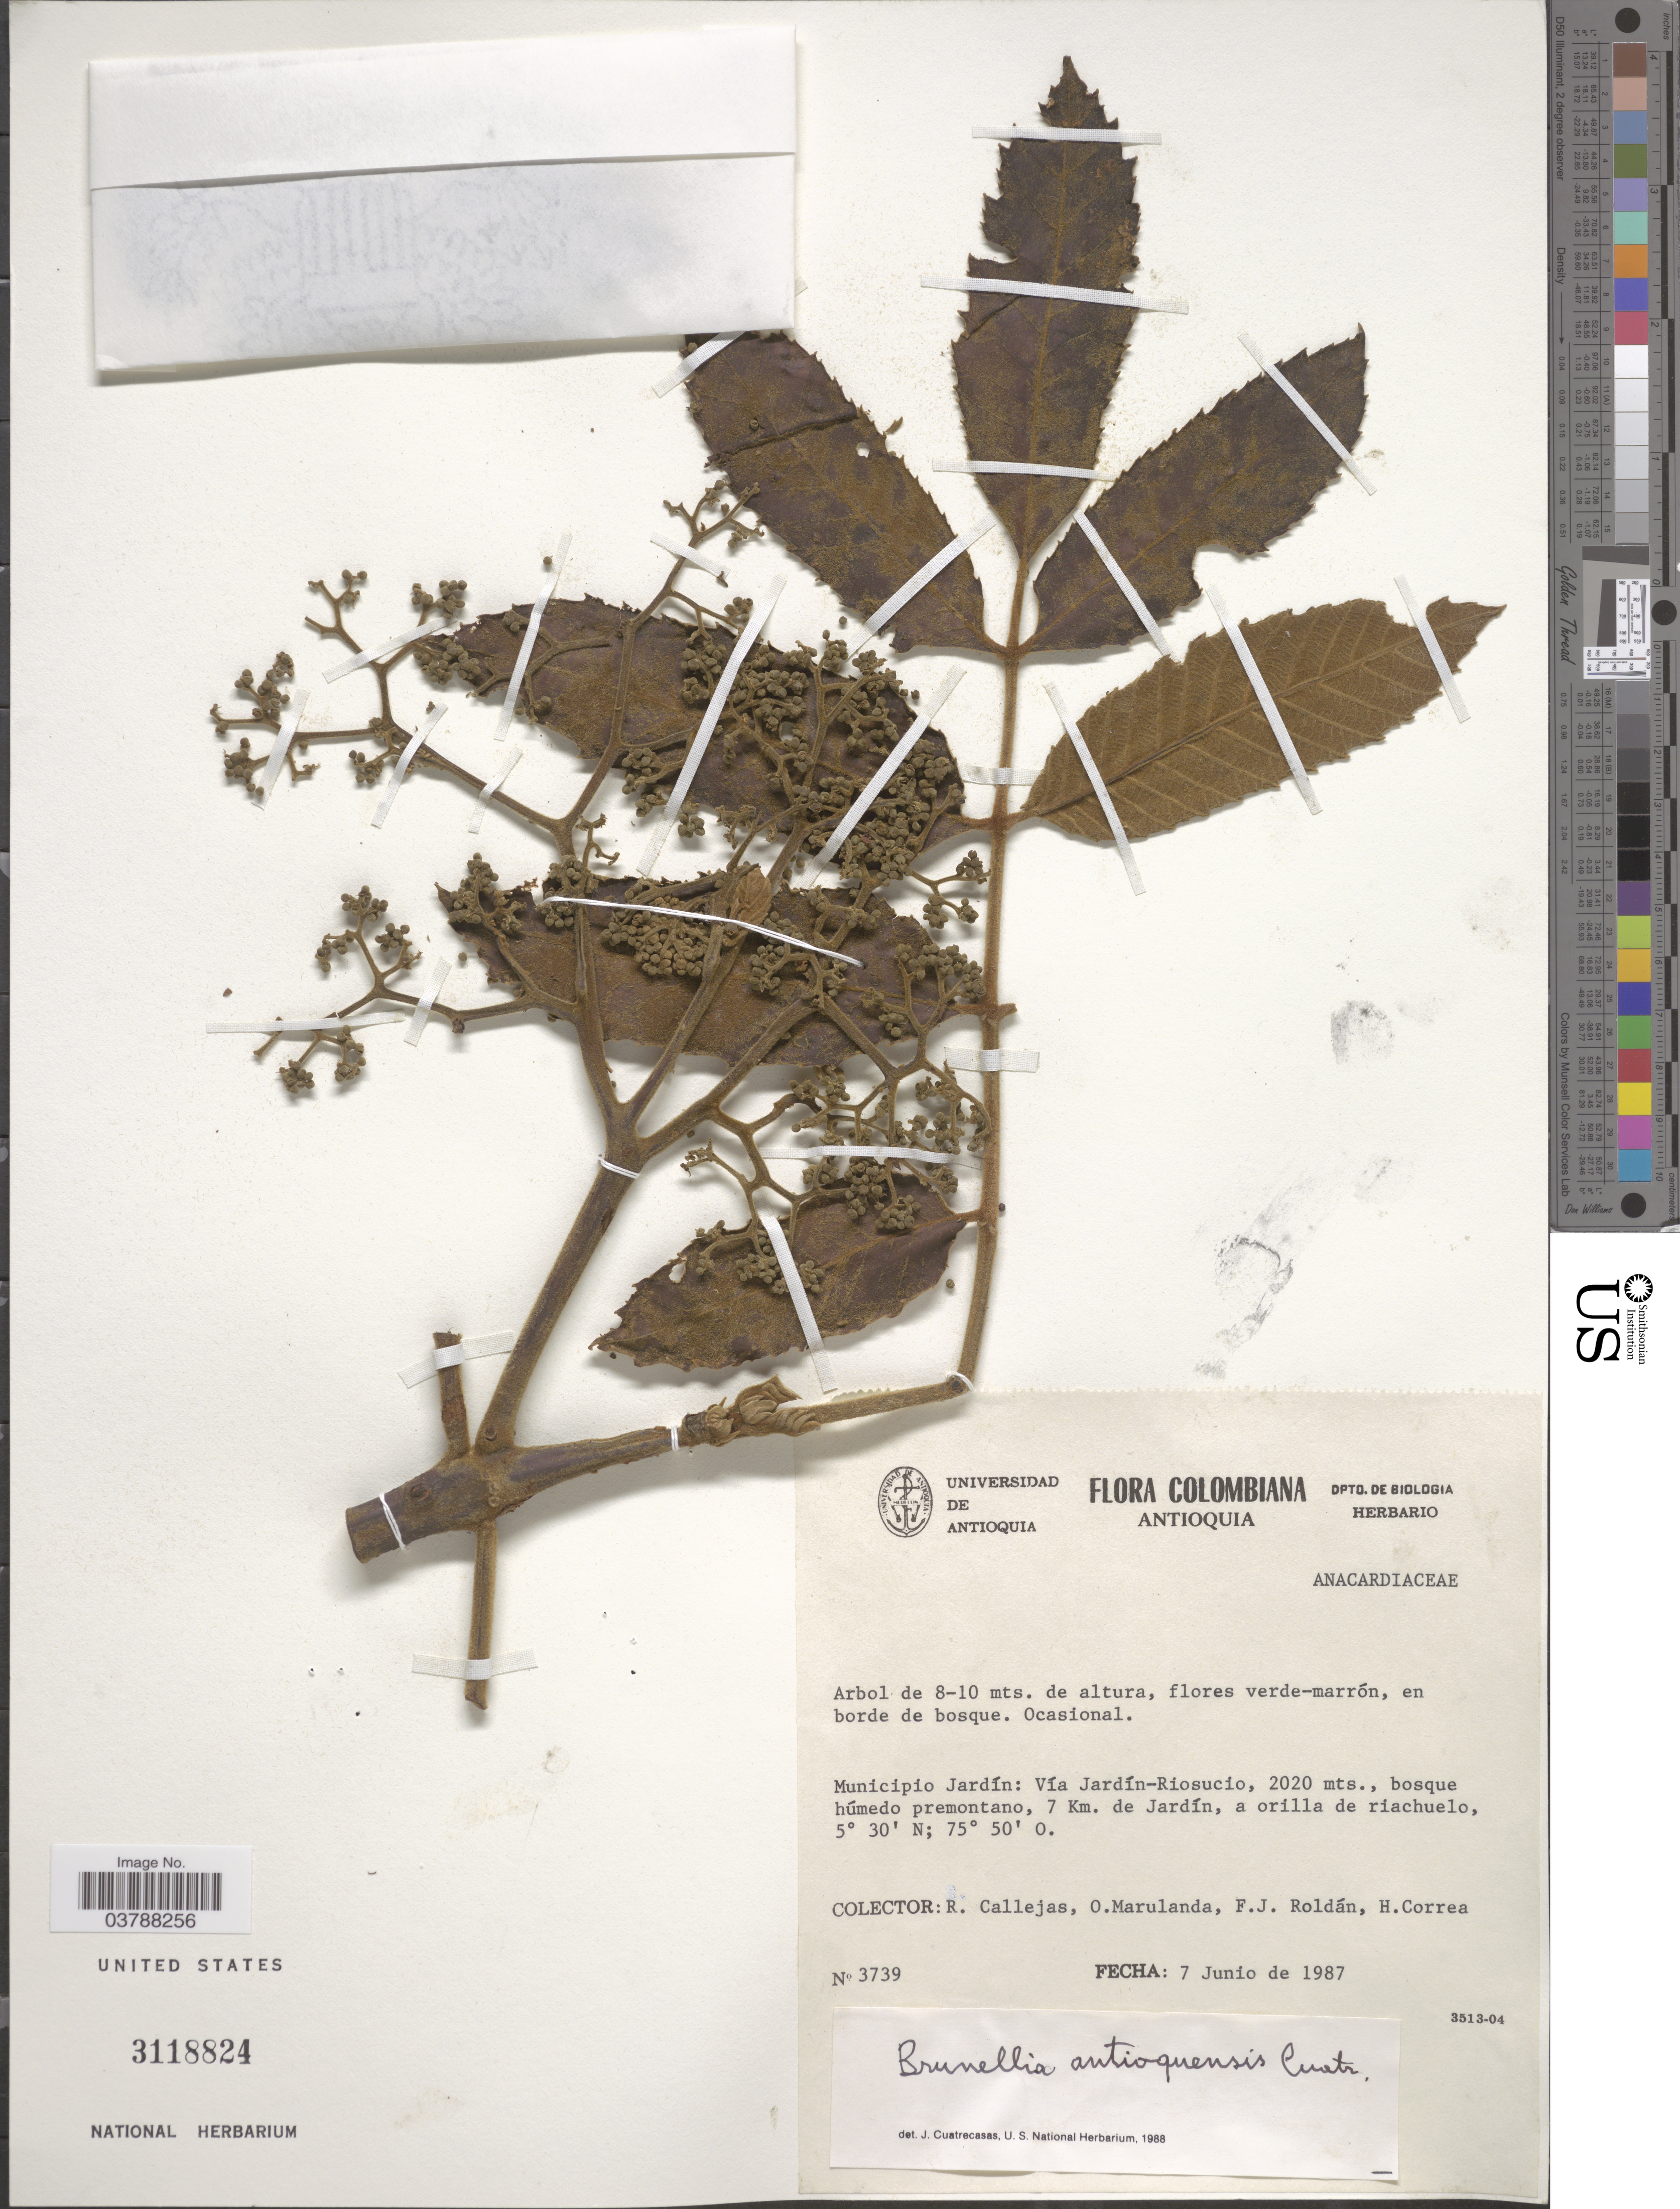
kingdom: Plantae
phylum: Tracheophyta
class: Magnoliopsida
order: Oxalidales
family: Brunelliaceae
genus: Brunellia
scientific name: Brunellia antioquensis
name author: (Cuatrec.) Cuatrec.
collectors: R. Callejas, O. Marulanda, F. J. Roldán & H. Correa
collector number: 3739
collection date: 1987-06-07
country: Colombia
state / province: Antioquia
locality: Municipio Jardín: Vía Jardín-Riosucio. 7 Km. de Jardín, a orilla de riachuelo.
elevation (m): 2020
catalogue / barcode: US 3118824